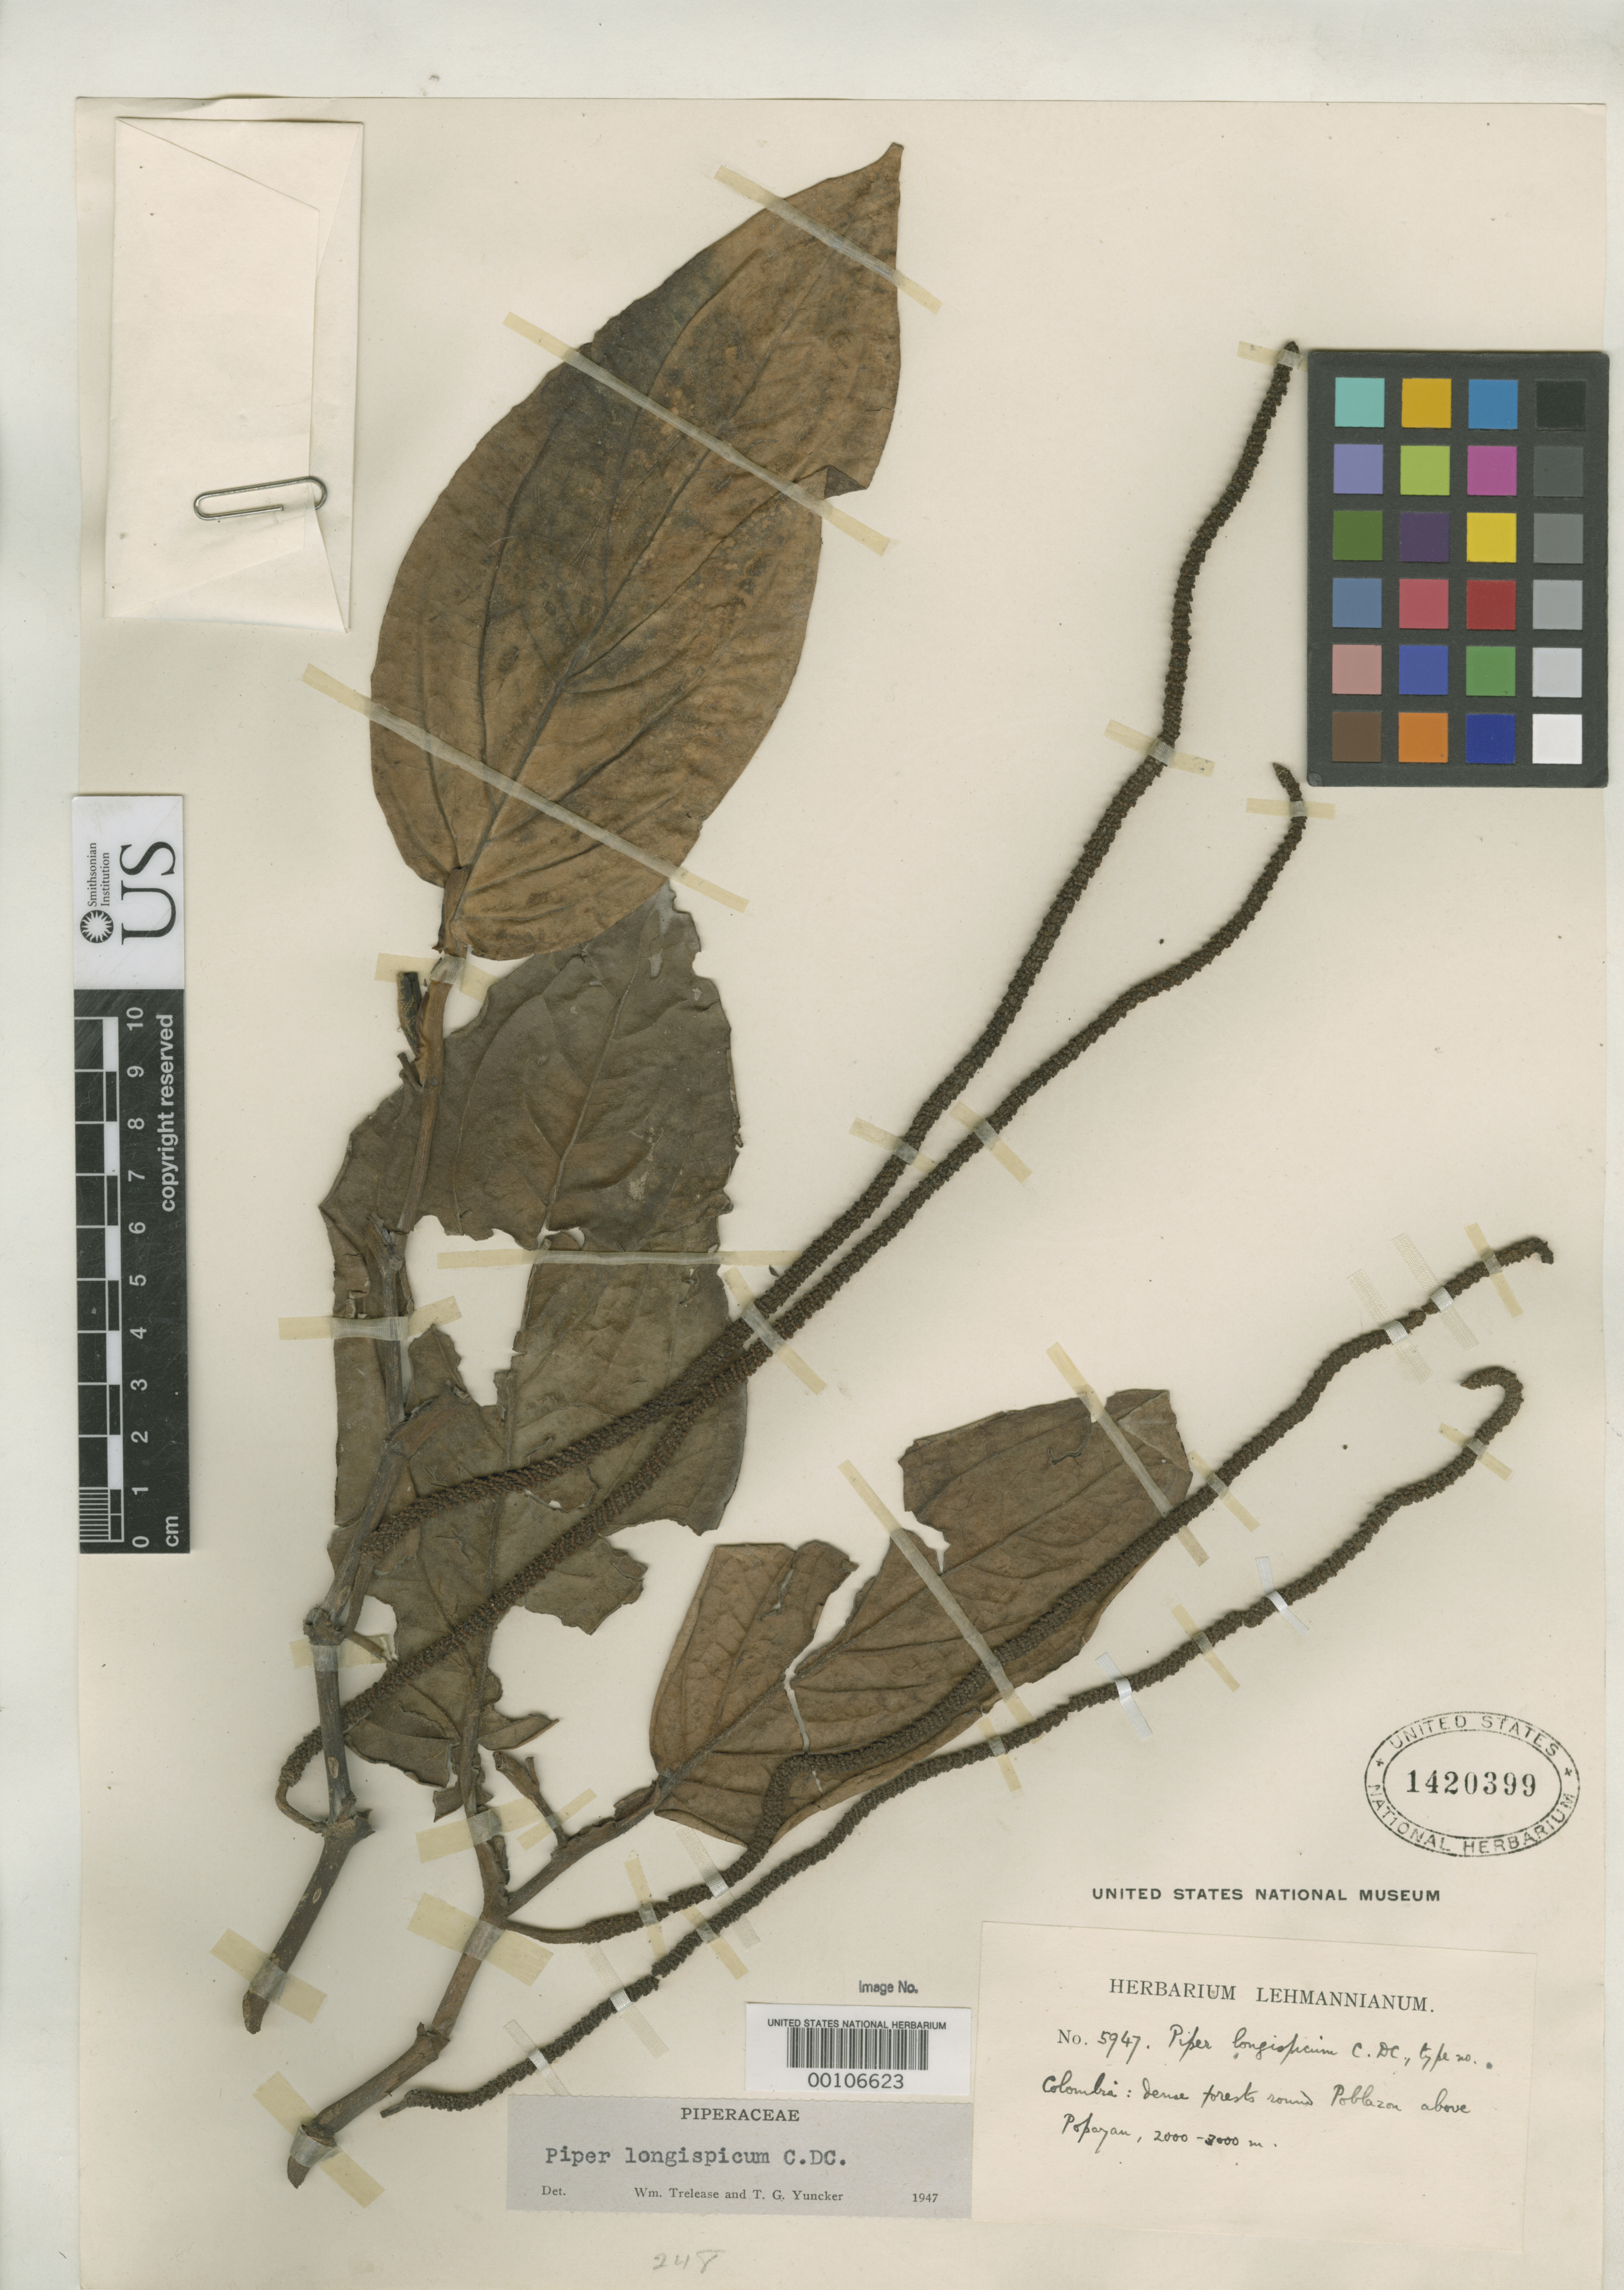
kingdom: Plantae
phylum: Tracheophyta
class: Magnoliopsida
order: Piperales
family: Piperaceae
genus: Piper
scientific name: Piper longispicum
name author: C. DC.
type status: Isotype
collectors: F. C. Lehmann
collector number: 5947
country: Colombia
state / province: Cauca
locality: Poblazan, above Popayan.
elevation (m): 2000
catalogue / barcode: US 1420399